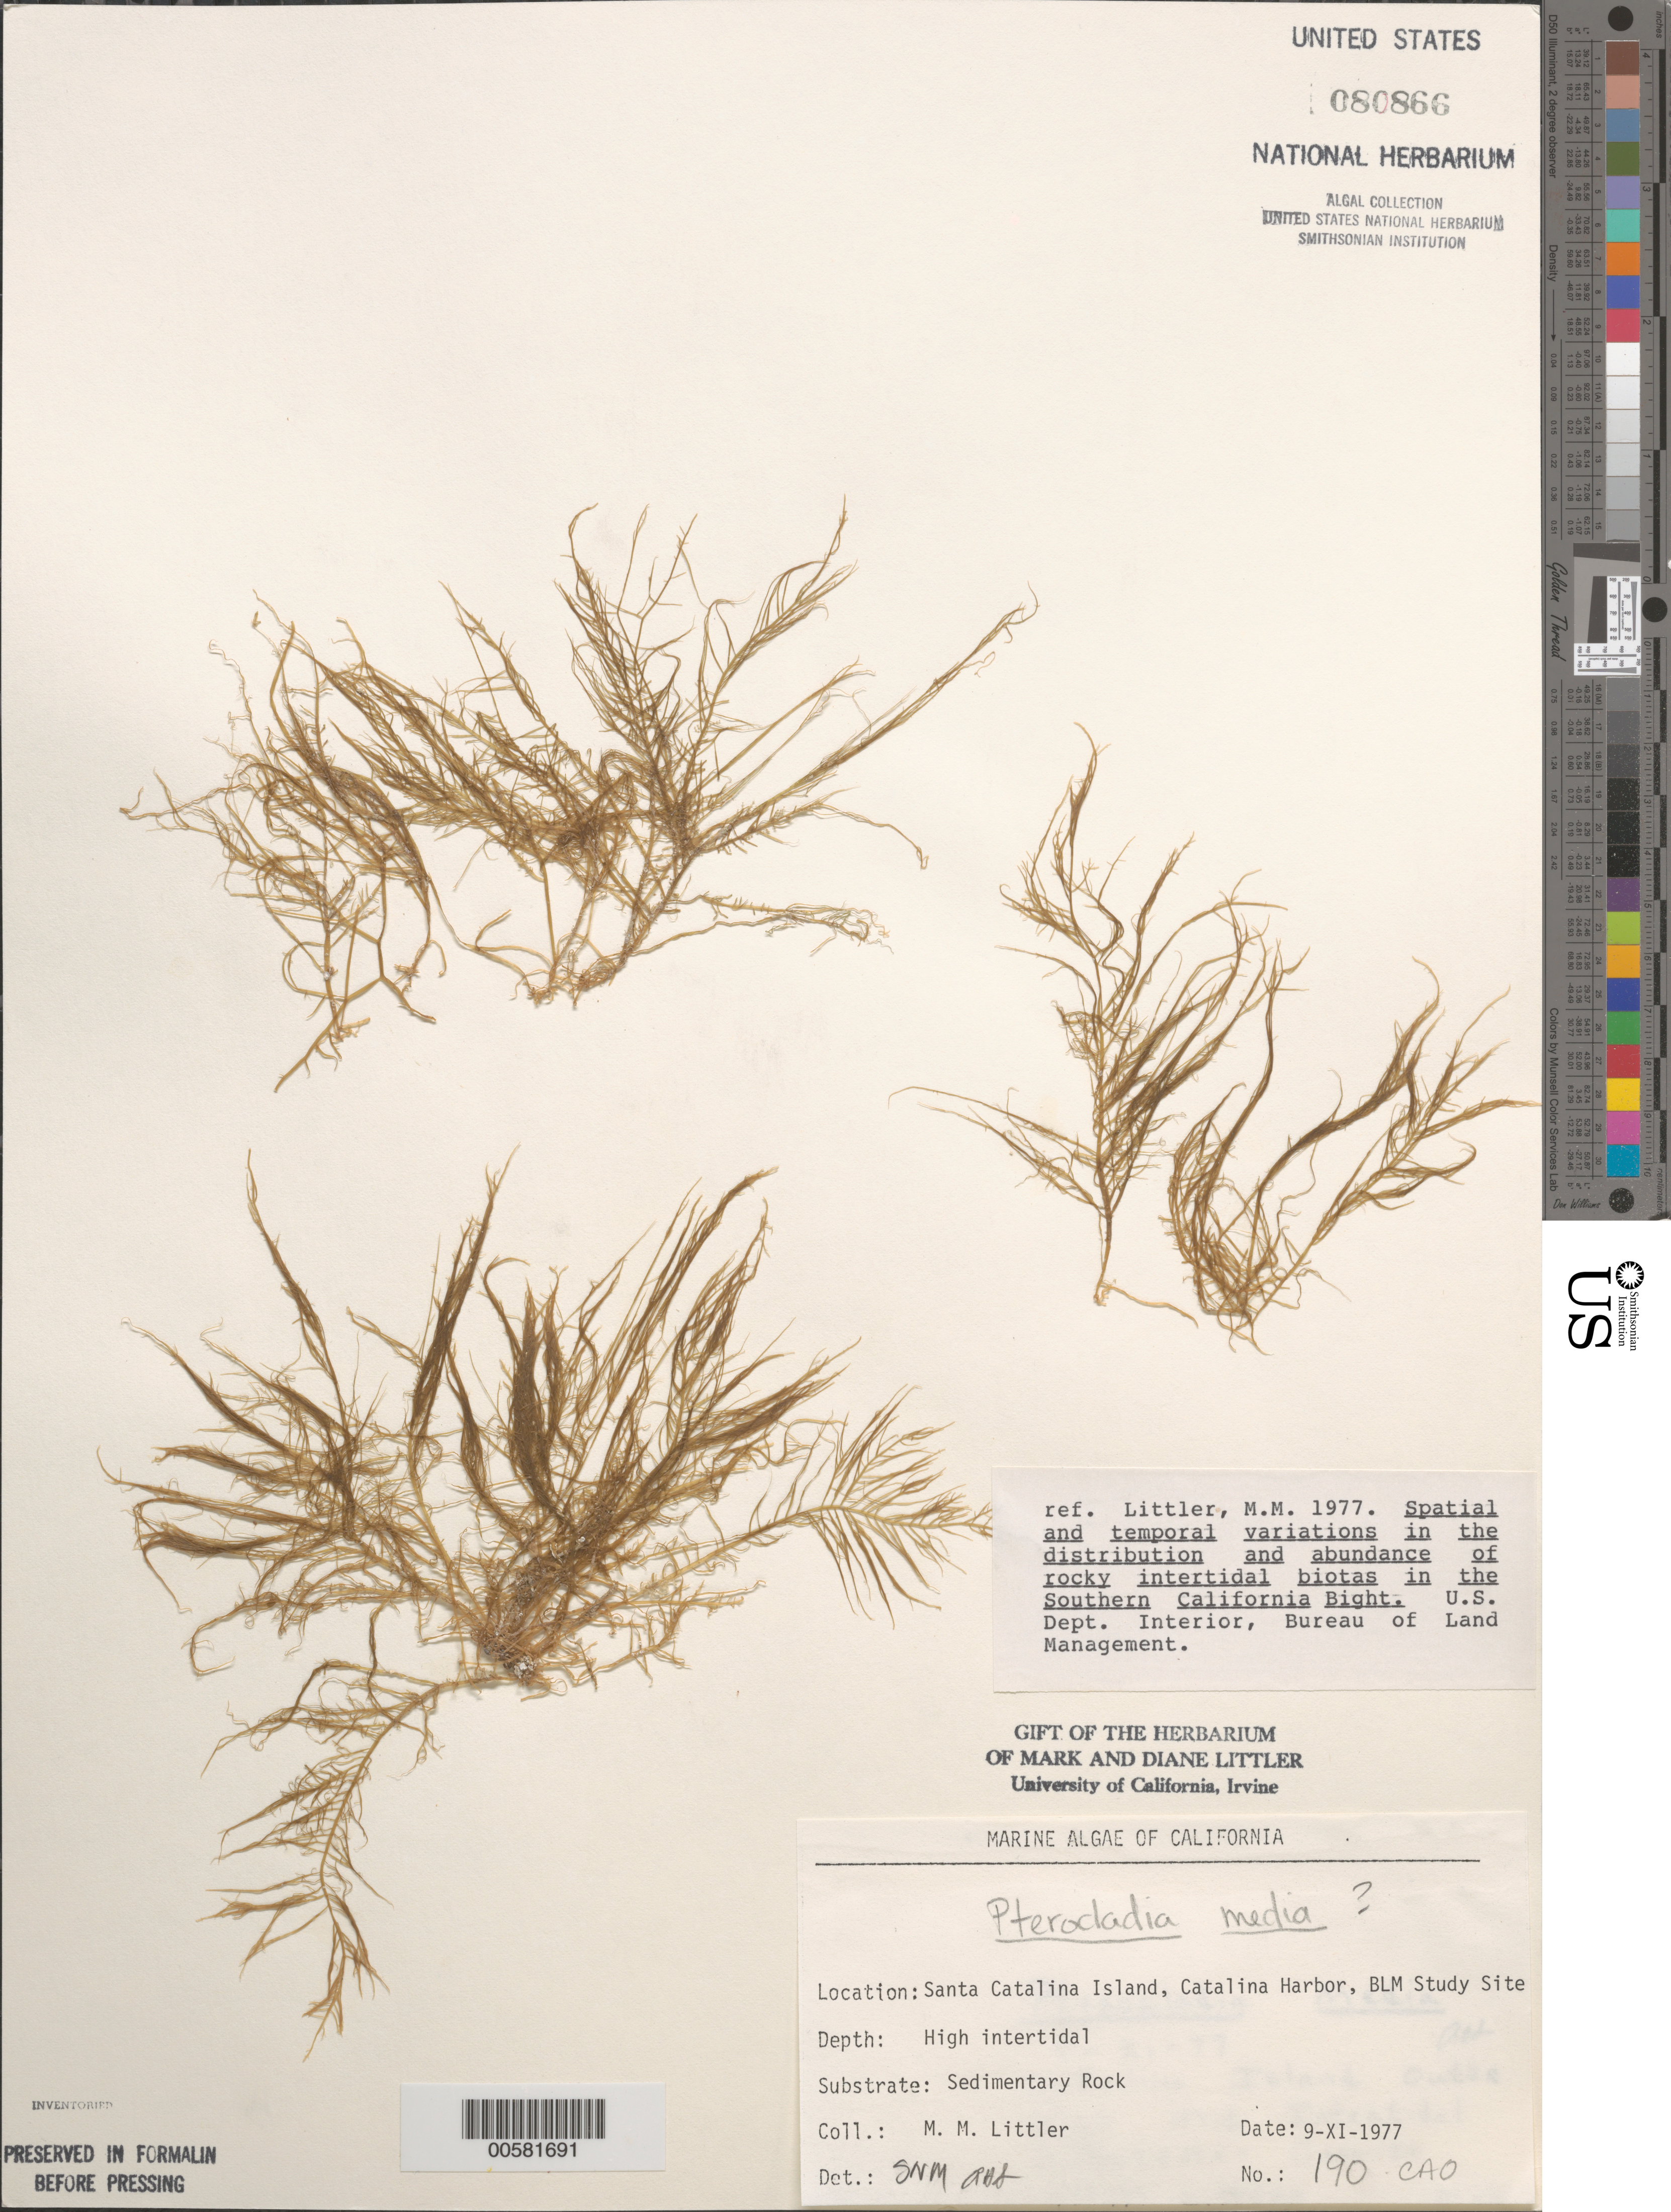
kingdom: Plantae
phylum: Rhodophyta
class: Florideophyceae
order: Gelidiales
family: Pterocladiaceae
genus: Pterocladiella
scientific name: Pterocladiella media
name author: (E.Y. Dawson) G.H. Boo & K.A. Miller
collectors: M. M. Littler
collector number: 190-cao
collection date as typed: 09 Nov 1977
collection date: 1977-11-09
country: United States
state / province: California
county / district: Los Angeles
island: Santa Catalina Island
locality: West side of Catalina Harbor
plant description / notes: BLM-SOCALBIGHT rocky intertidal survey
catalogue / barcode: US 80866